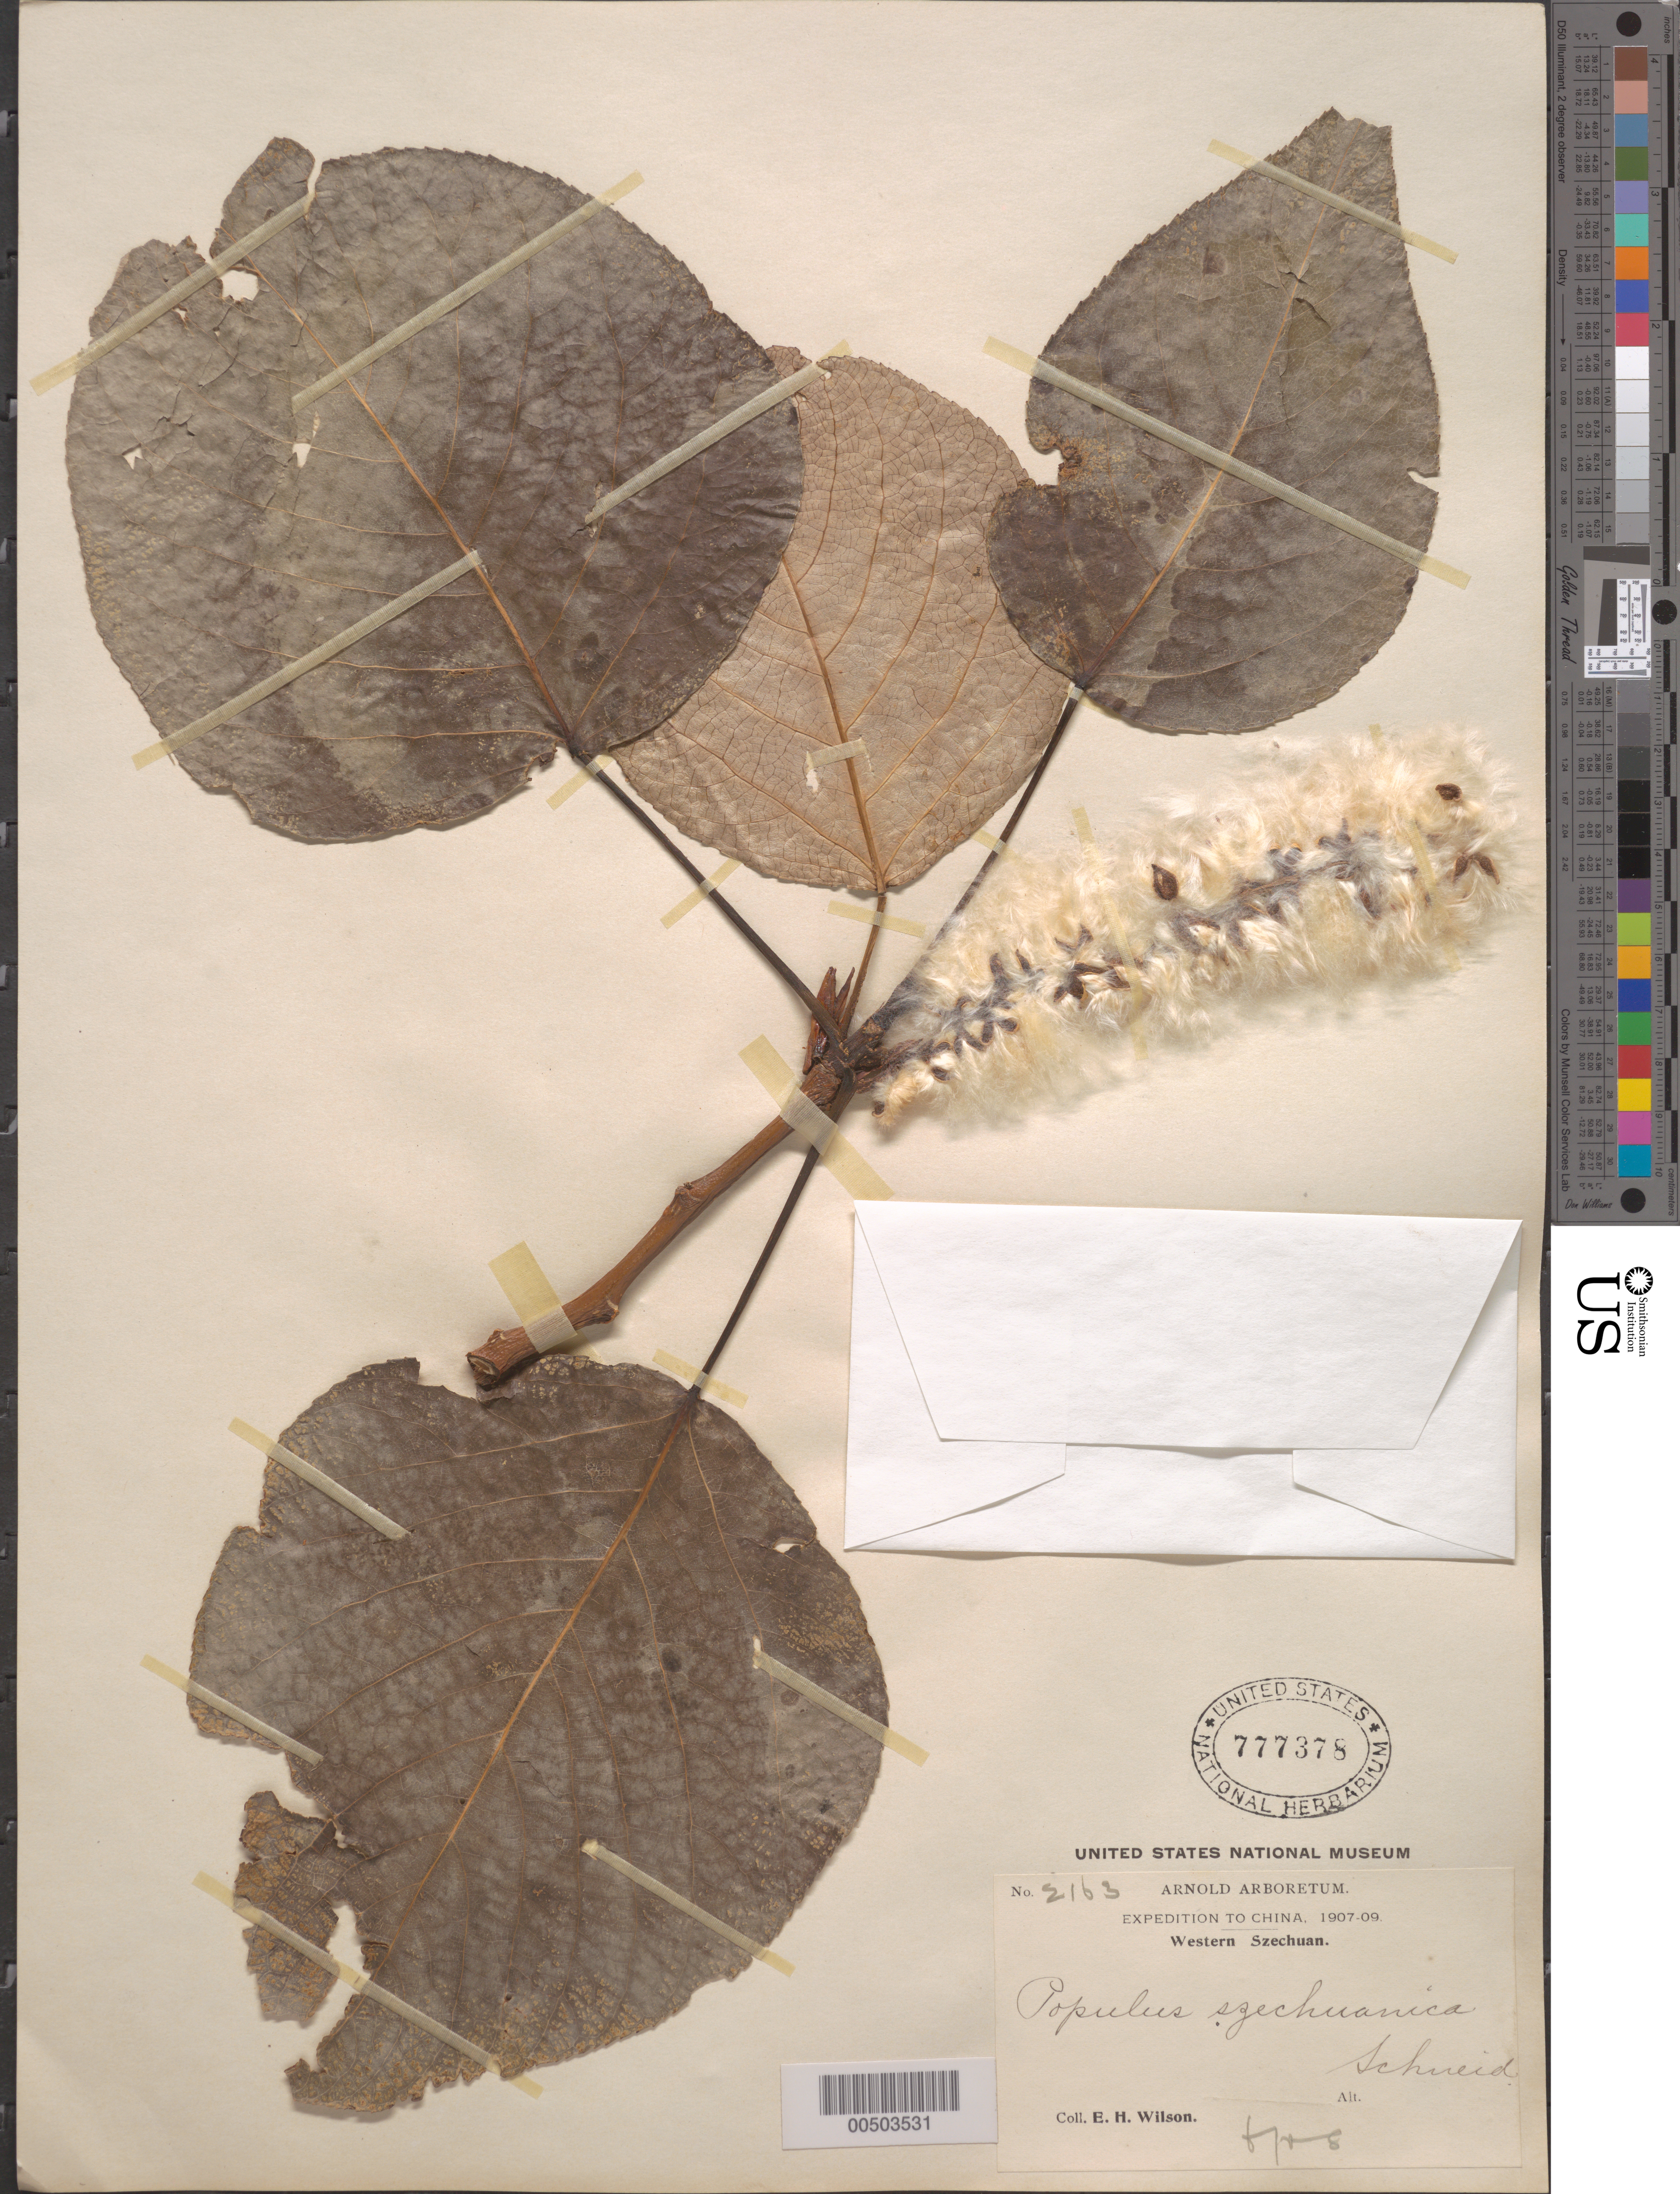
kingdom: Plantae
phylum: Tracheophyta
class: Magnoliopsida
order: Malpighiales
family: Salicaceae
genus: Populus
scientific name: Populus szechuanica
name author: C.K. Schneid.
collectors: E. H. Wilson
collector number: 2163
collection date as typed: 1907 to -- --- 1909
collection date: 1907/1909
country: China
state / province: Sichuan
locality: Western Szechuan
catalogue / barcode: US 777378